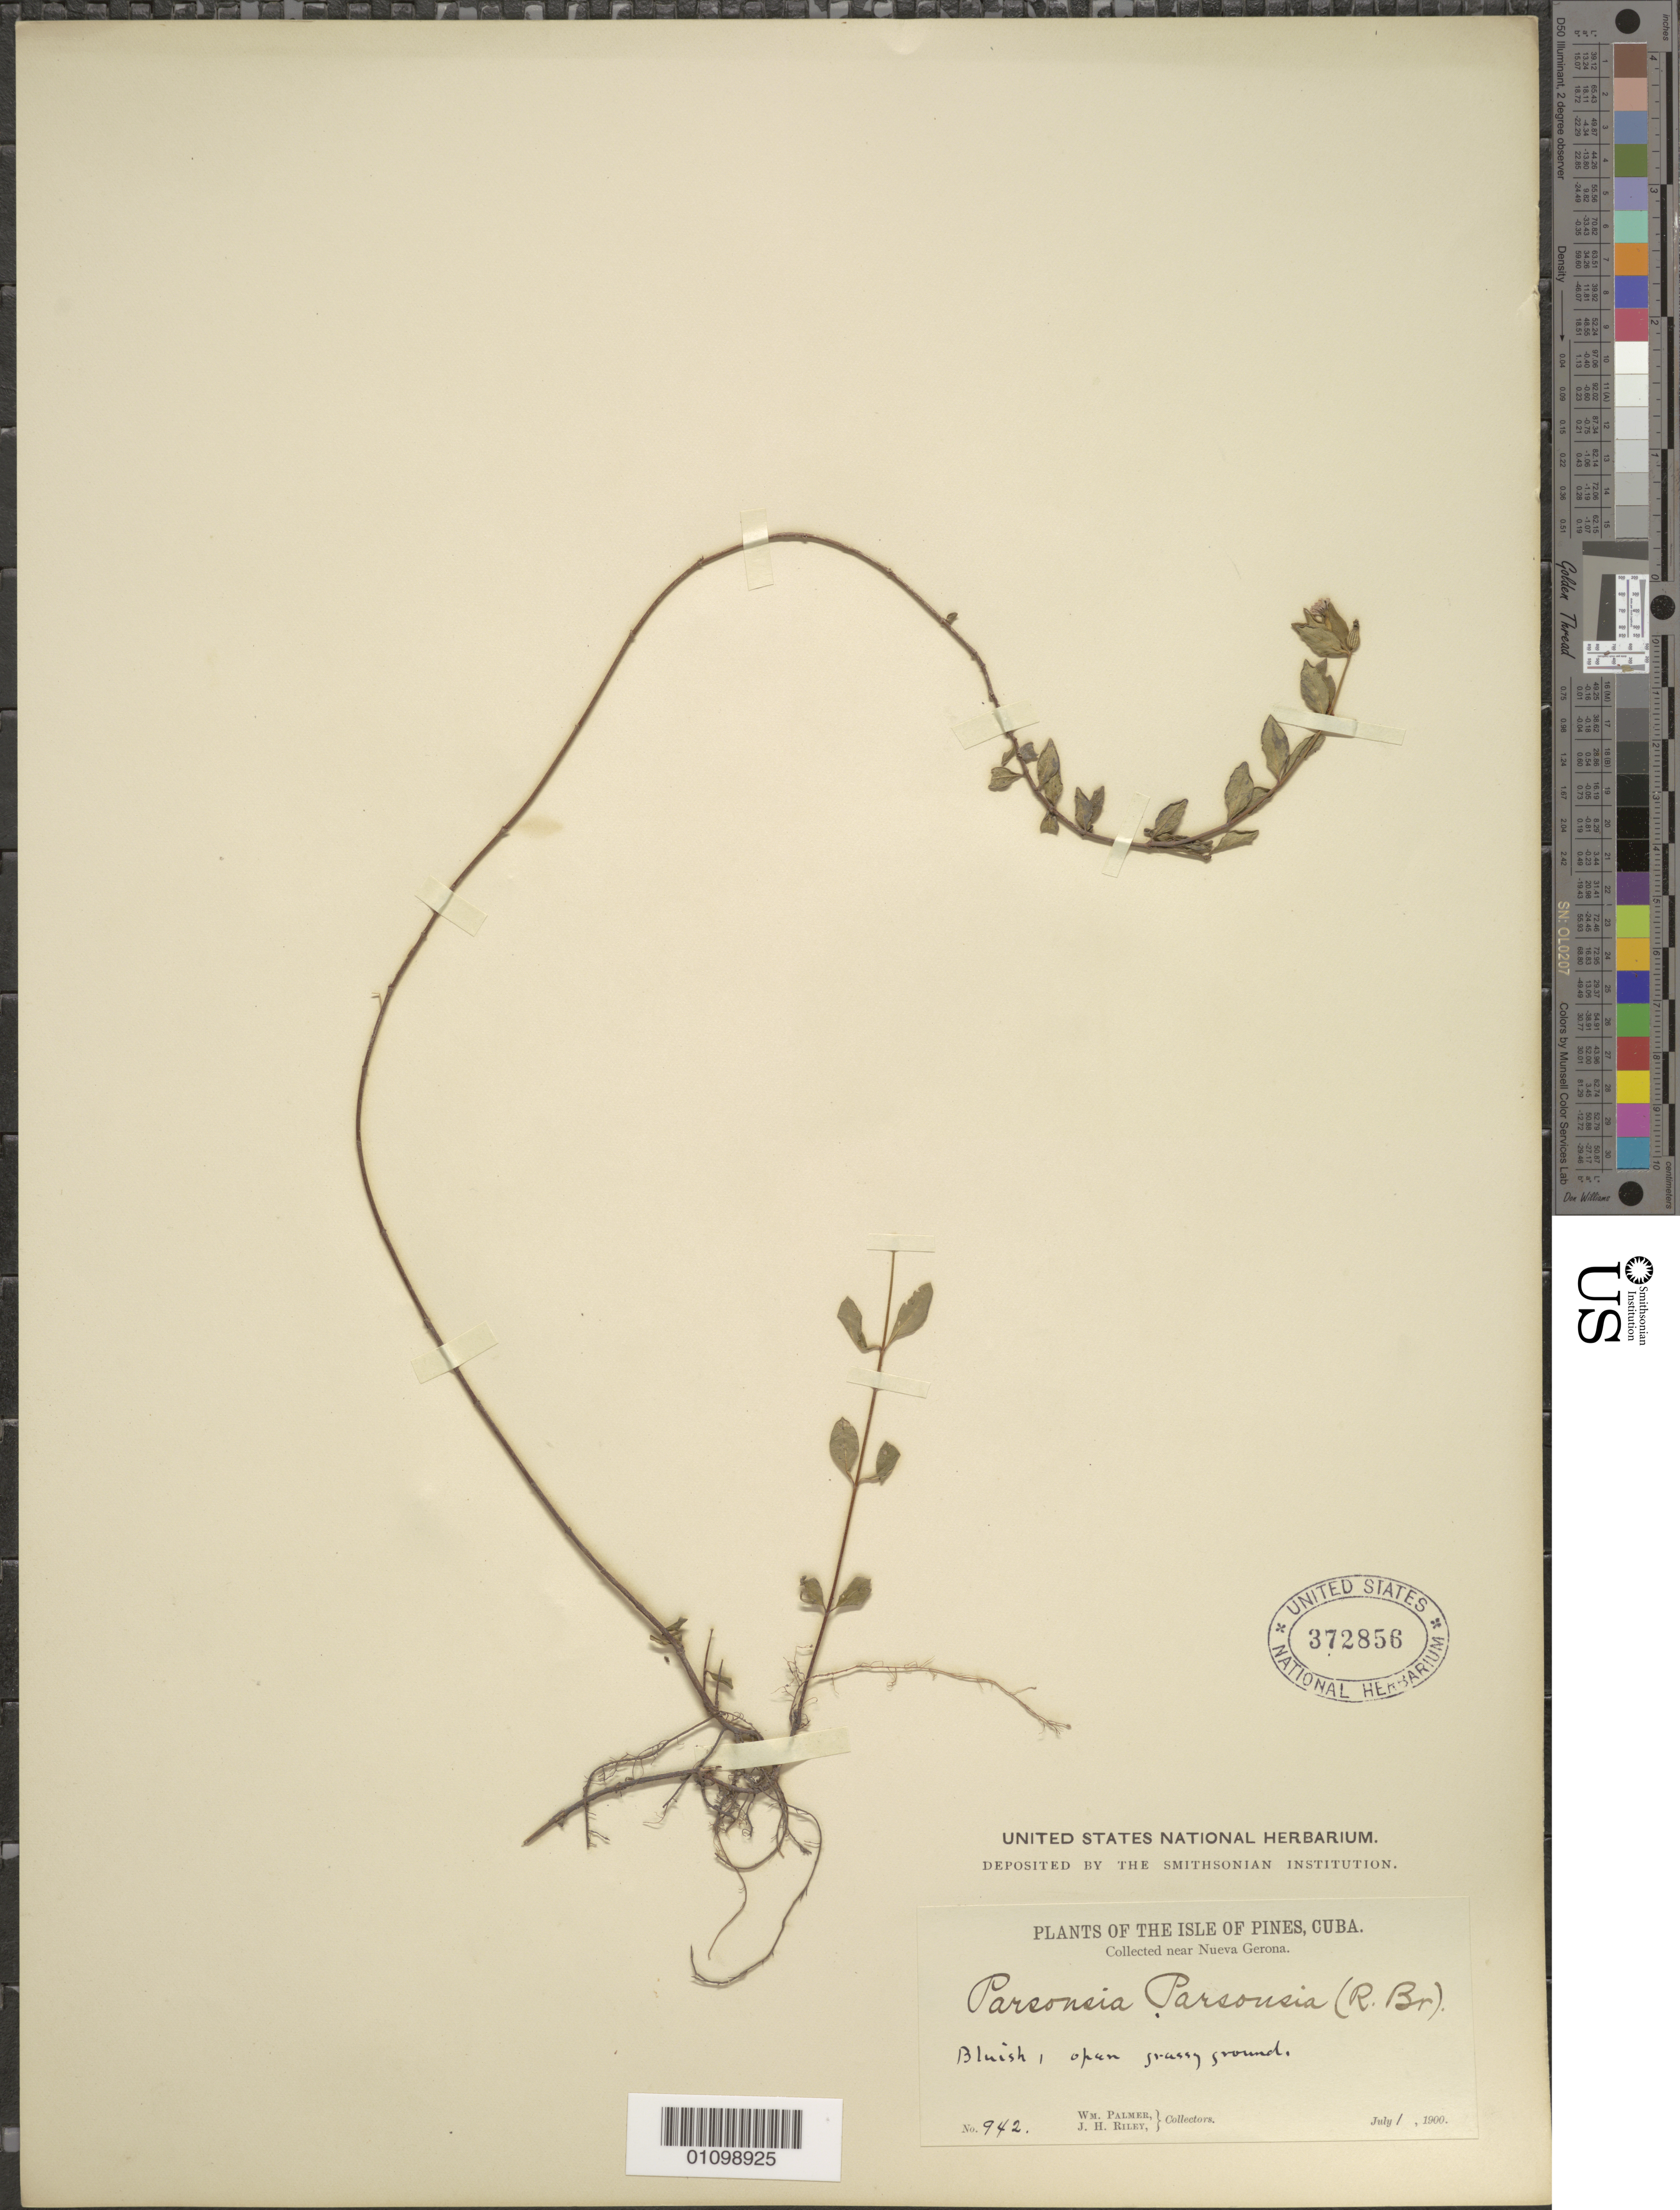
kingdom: Plantae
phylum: Tracheophyta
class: Magnoliopsida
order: Myrtales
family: Lythraceae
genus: Cuphea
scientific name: Cuphea parsonsia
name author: (L.) R. Br. ex Steud.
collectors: W. Palmer & J. H. Riley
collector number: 942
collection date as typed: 01 Jul 1900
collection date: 1900-07-01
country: Cuba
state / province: Isla de La Juventud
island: Isla de la Juventud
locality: Isle of Pines, Near Nueva Gerona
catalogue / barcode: US 372856